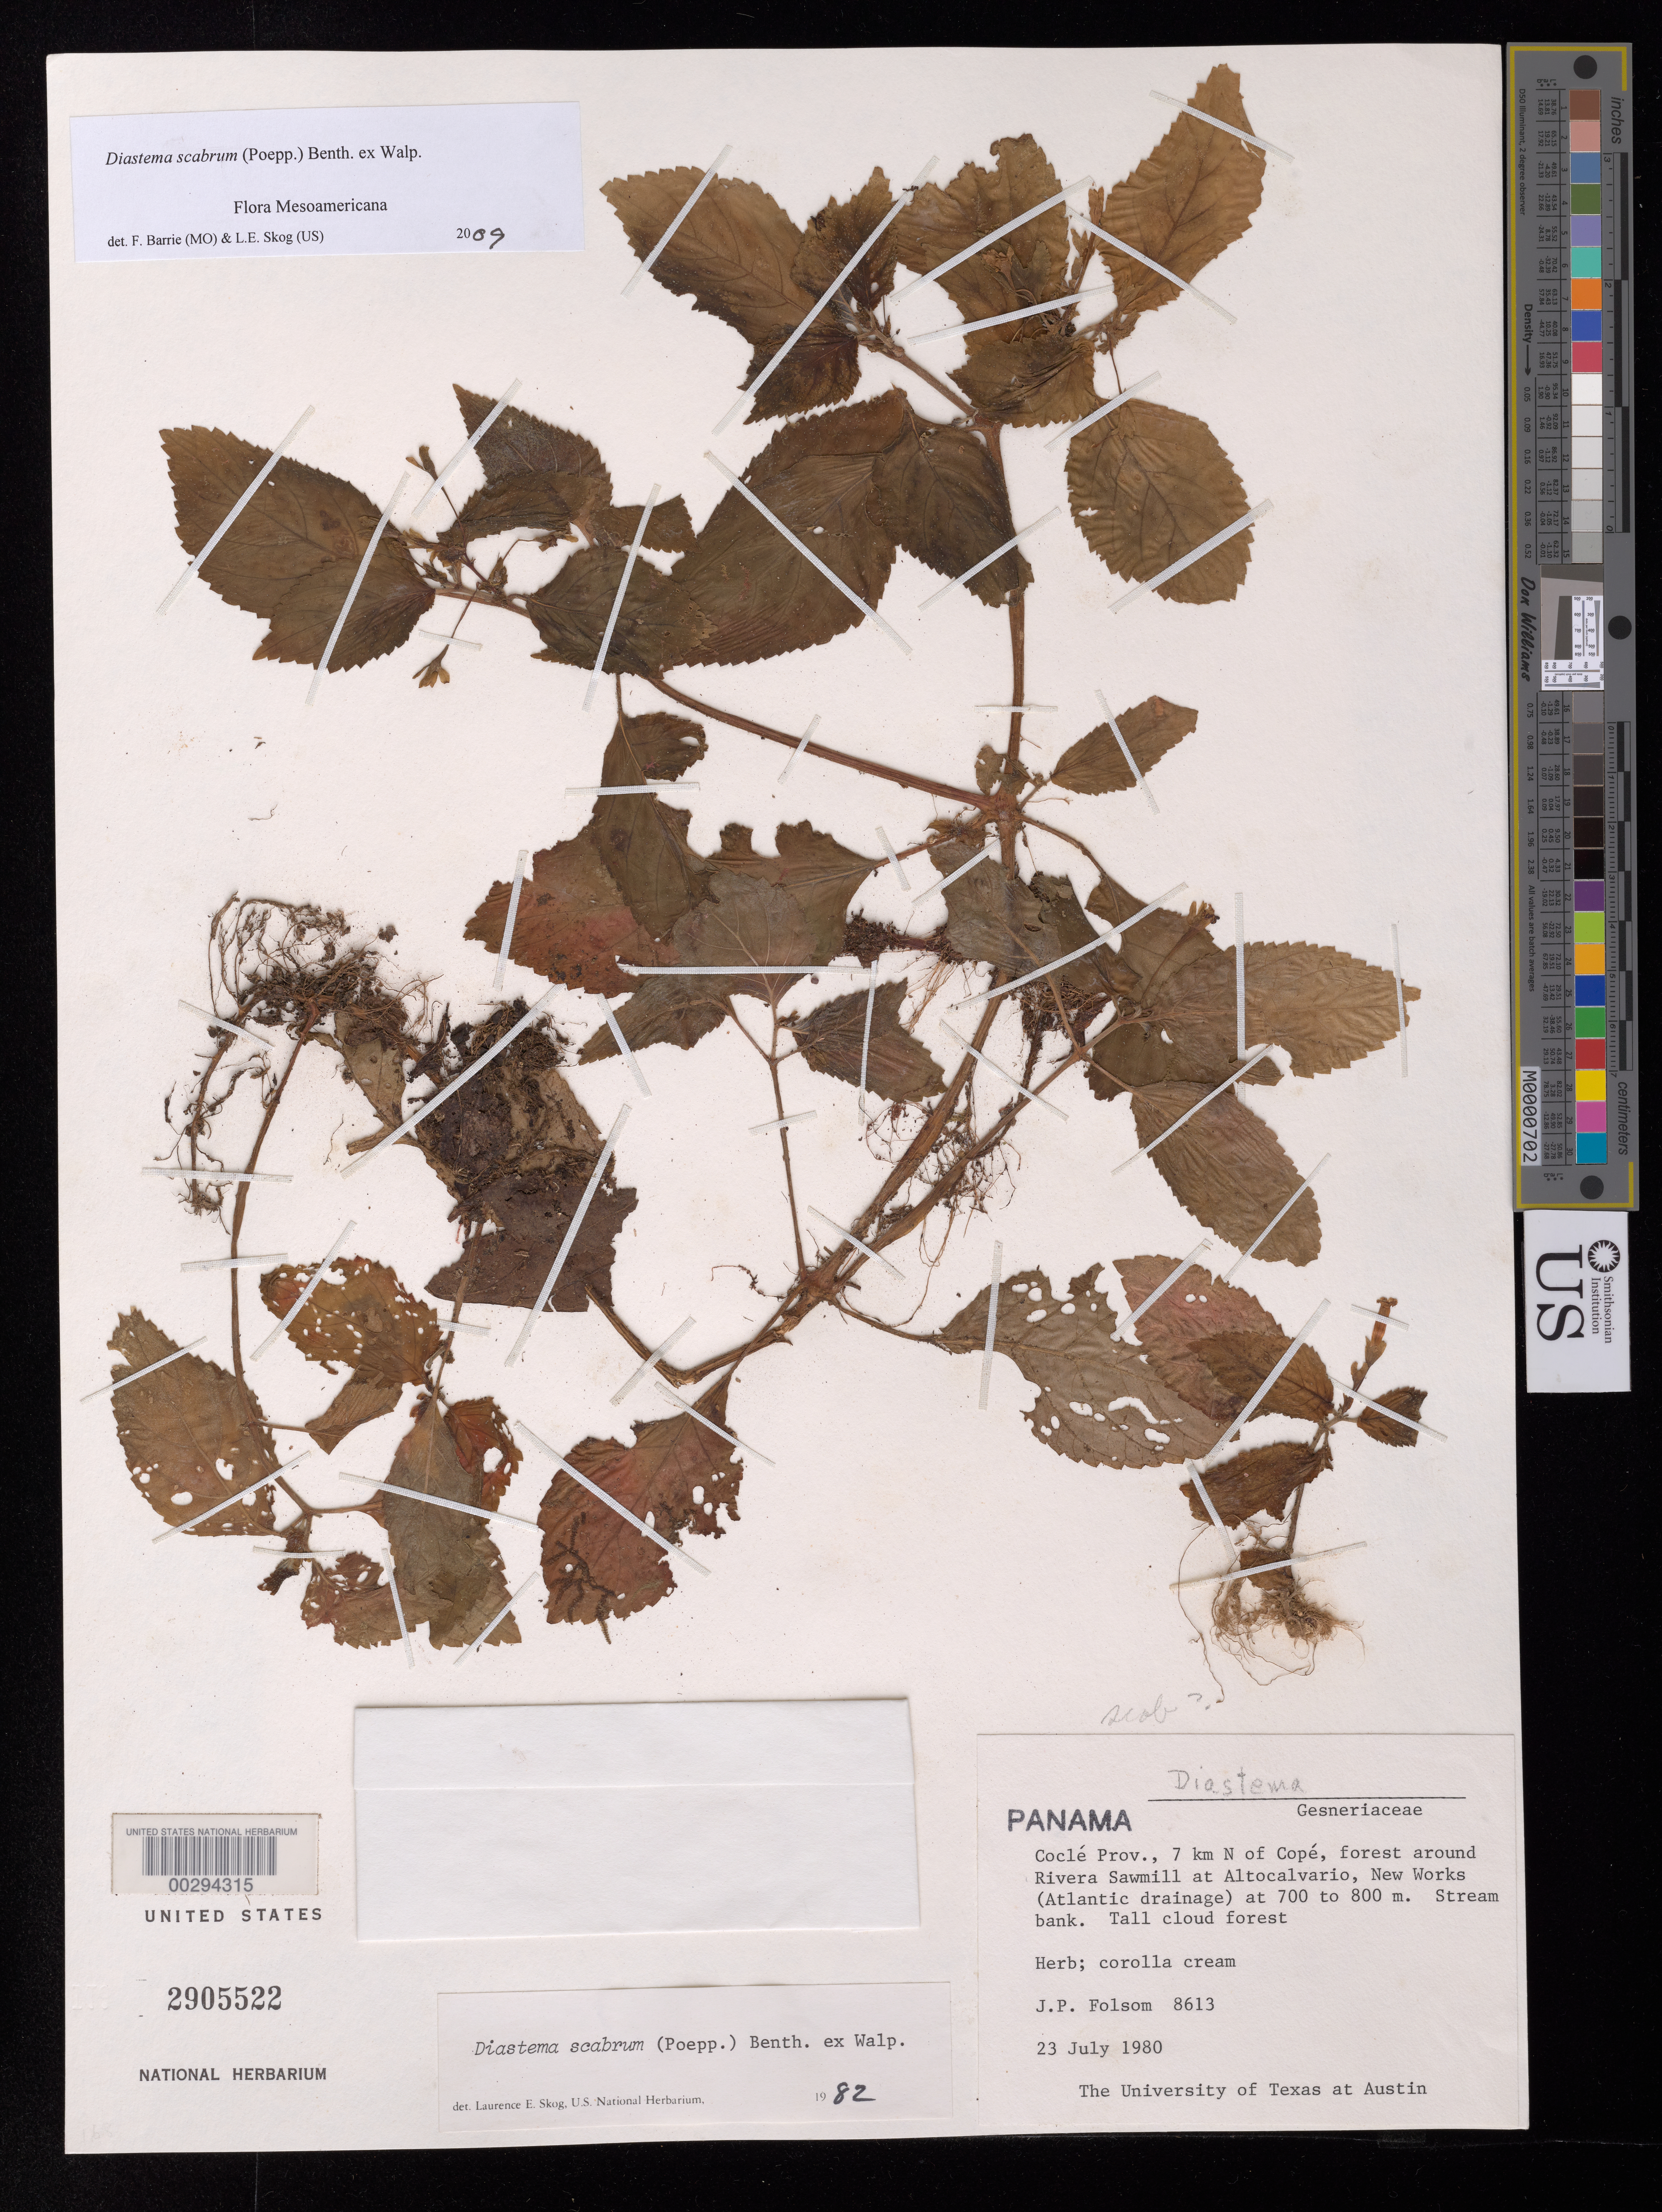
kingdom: Plantae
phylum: Tracheophyta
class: Magnoliopsida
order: Lamiales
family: Gesneriaceae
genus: Diastema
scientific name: Diastema scabrum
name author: (Poepp.) Benth. ex Walp.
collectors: J. P. Folsom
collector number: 8613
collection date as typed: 23 Jul 1980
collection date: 1980-07-23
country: Panama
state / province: Coclé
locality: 7 km N of Cope, around Rivera Sawmill at Alto Calvario, new works (Atlantic drainage)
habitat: Stream bank, tall cloud forest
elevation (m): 700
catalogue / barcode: US 2905522